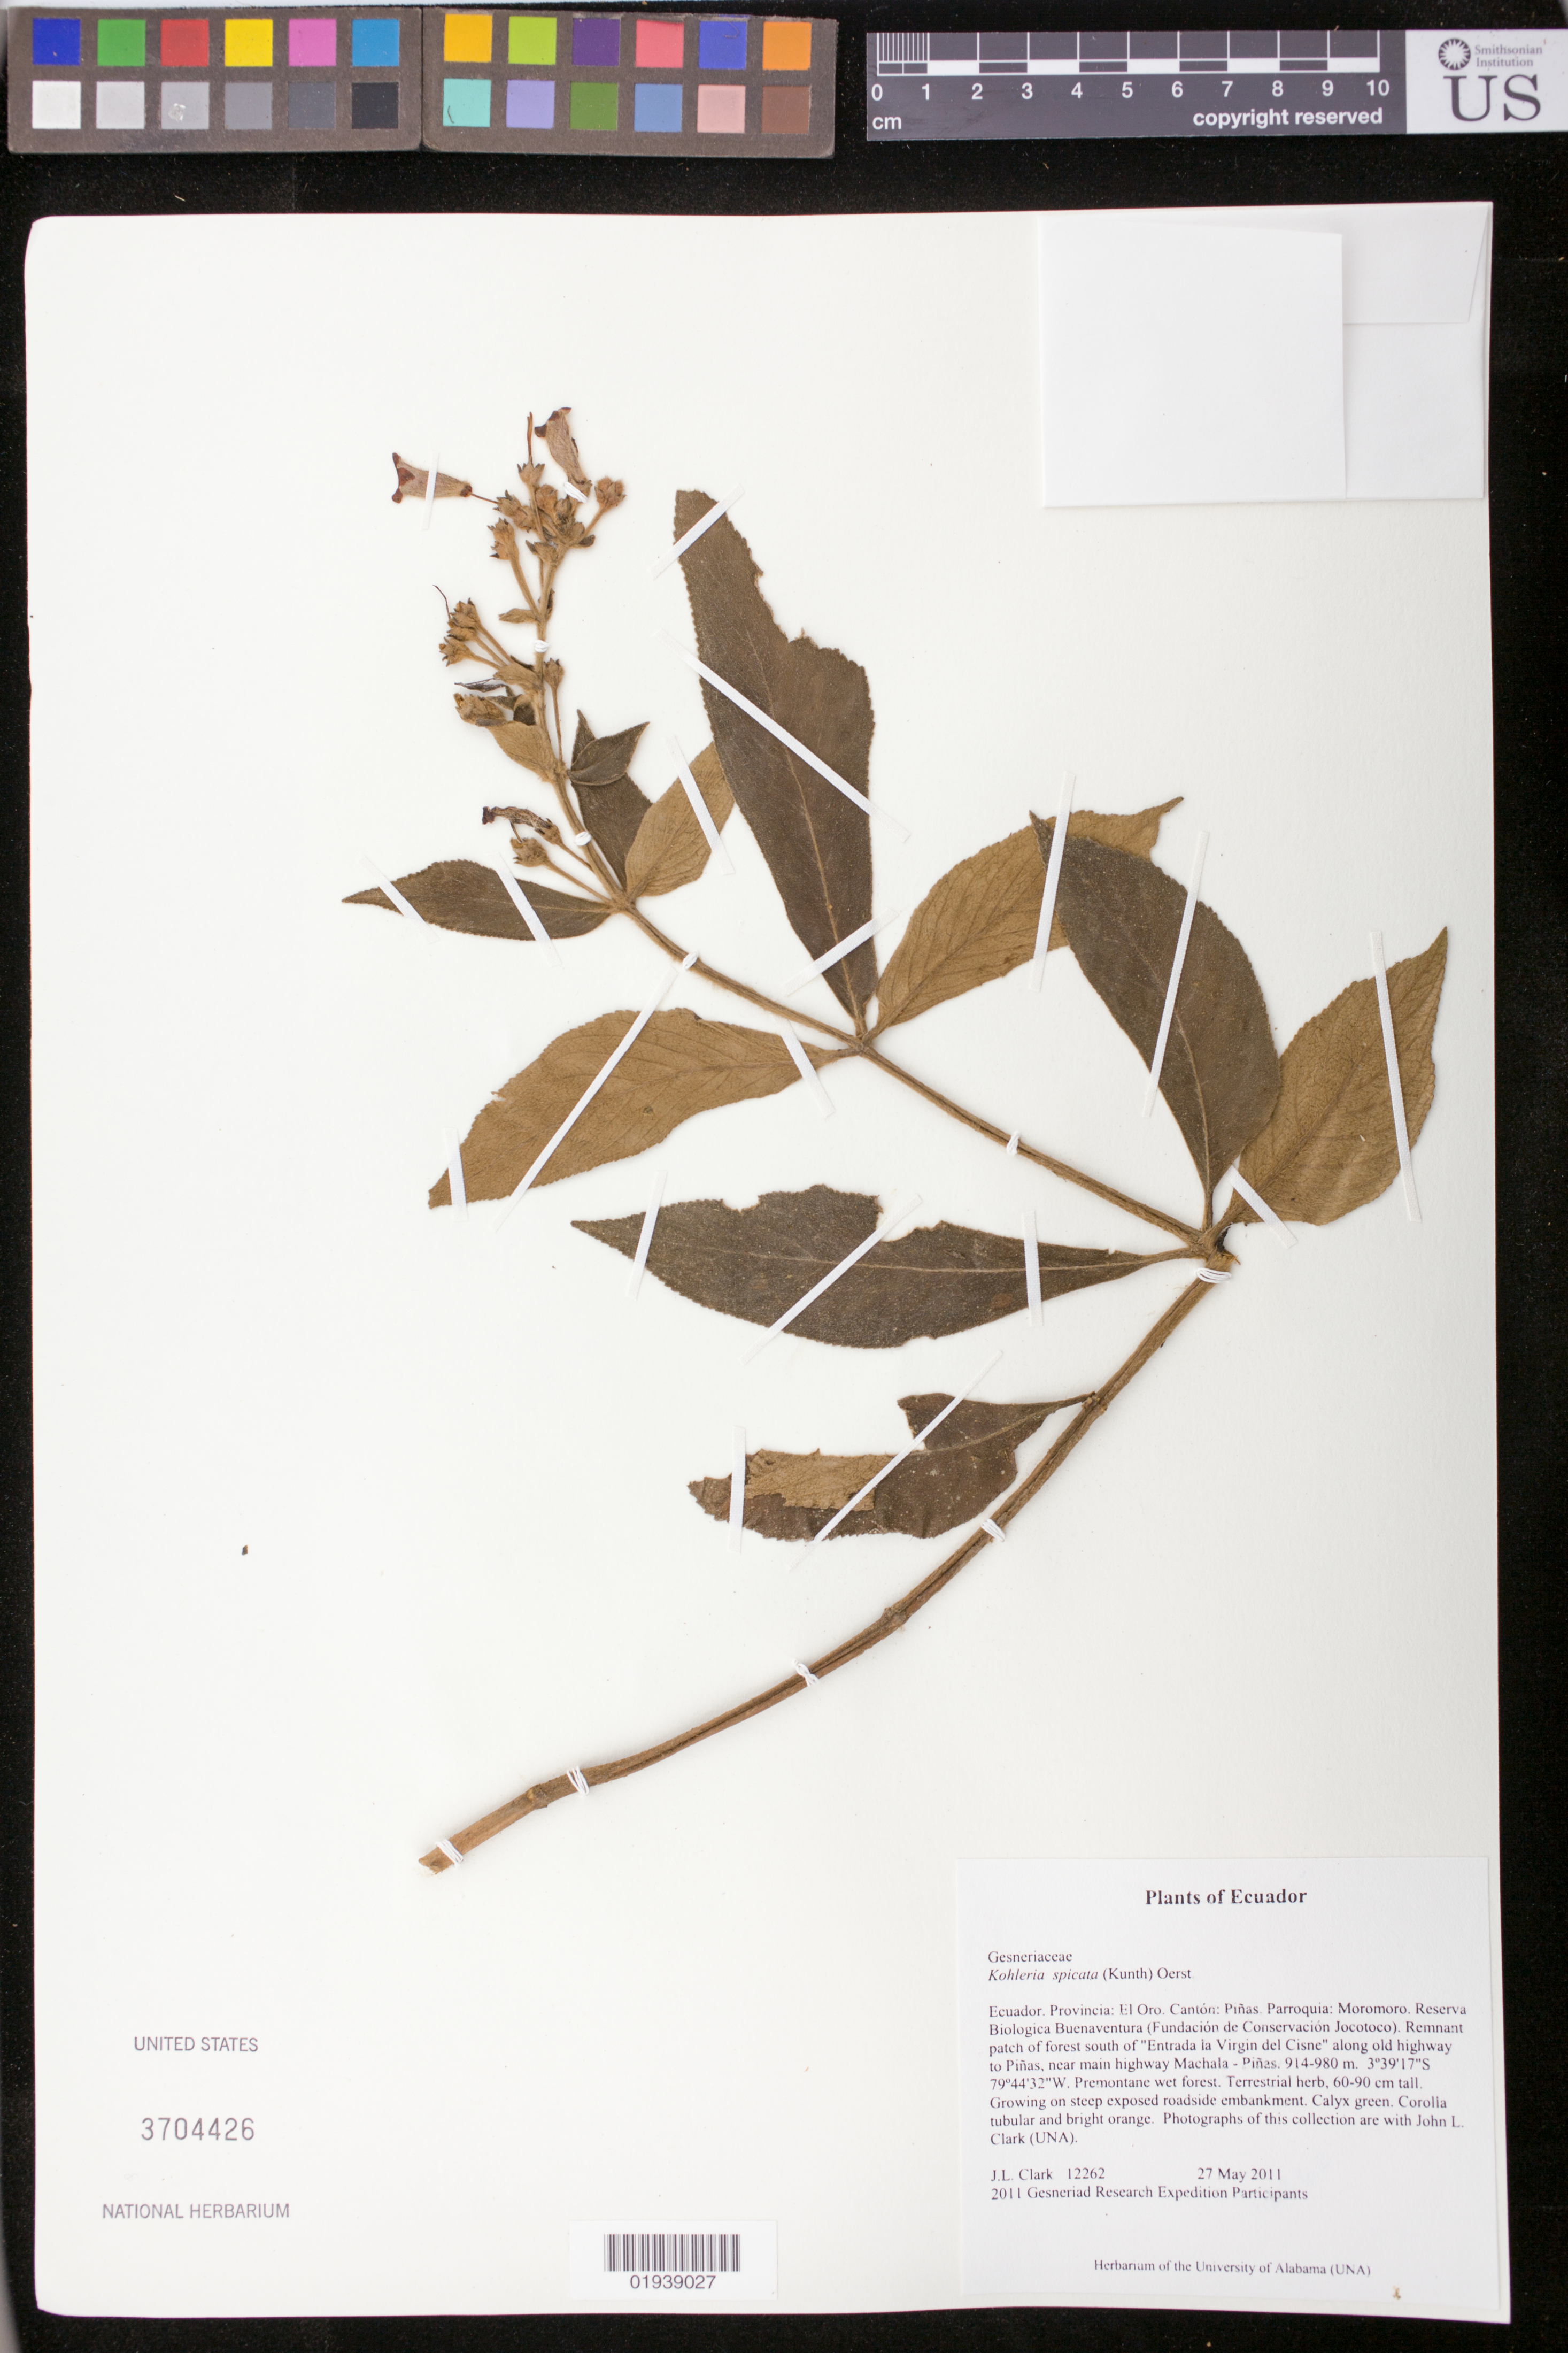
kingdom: Plantae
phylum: Tracheophyta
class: Magnoliopsida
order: Lamiales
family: Gesneriaceae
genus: Kohleria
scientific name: Kohleria spicata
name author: (Kunth) Oerst.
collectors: J. L. Clark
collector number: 12262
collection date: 2011-05-27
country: Ecuador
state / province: El Oro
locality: Provincia: El Oro, Canton: Pinas, Parroquia, Moromoro, Reserva Biologica Buenaventura (Fundacion de Conservacion Jocotoco), Remnant patch of forest south of Entrada la Virgin del Cisne along old highway to Pinas, near mian highway Machala, Pinas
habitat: Premontane wet forest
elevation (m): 914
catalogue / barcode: US 3704426